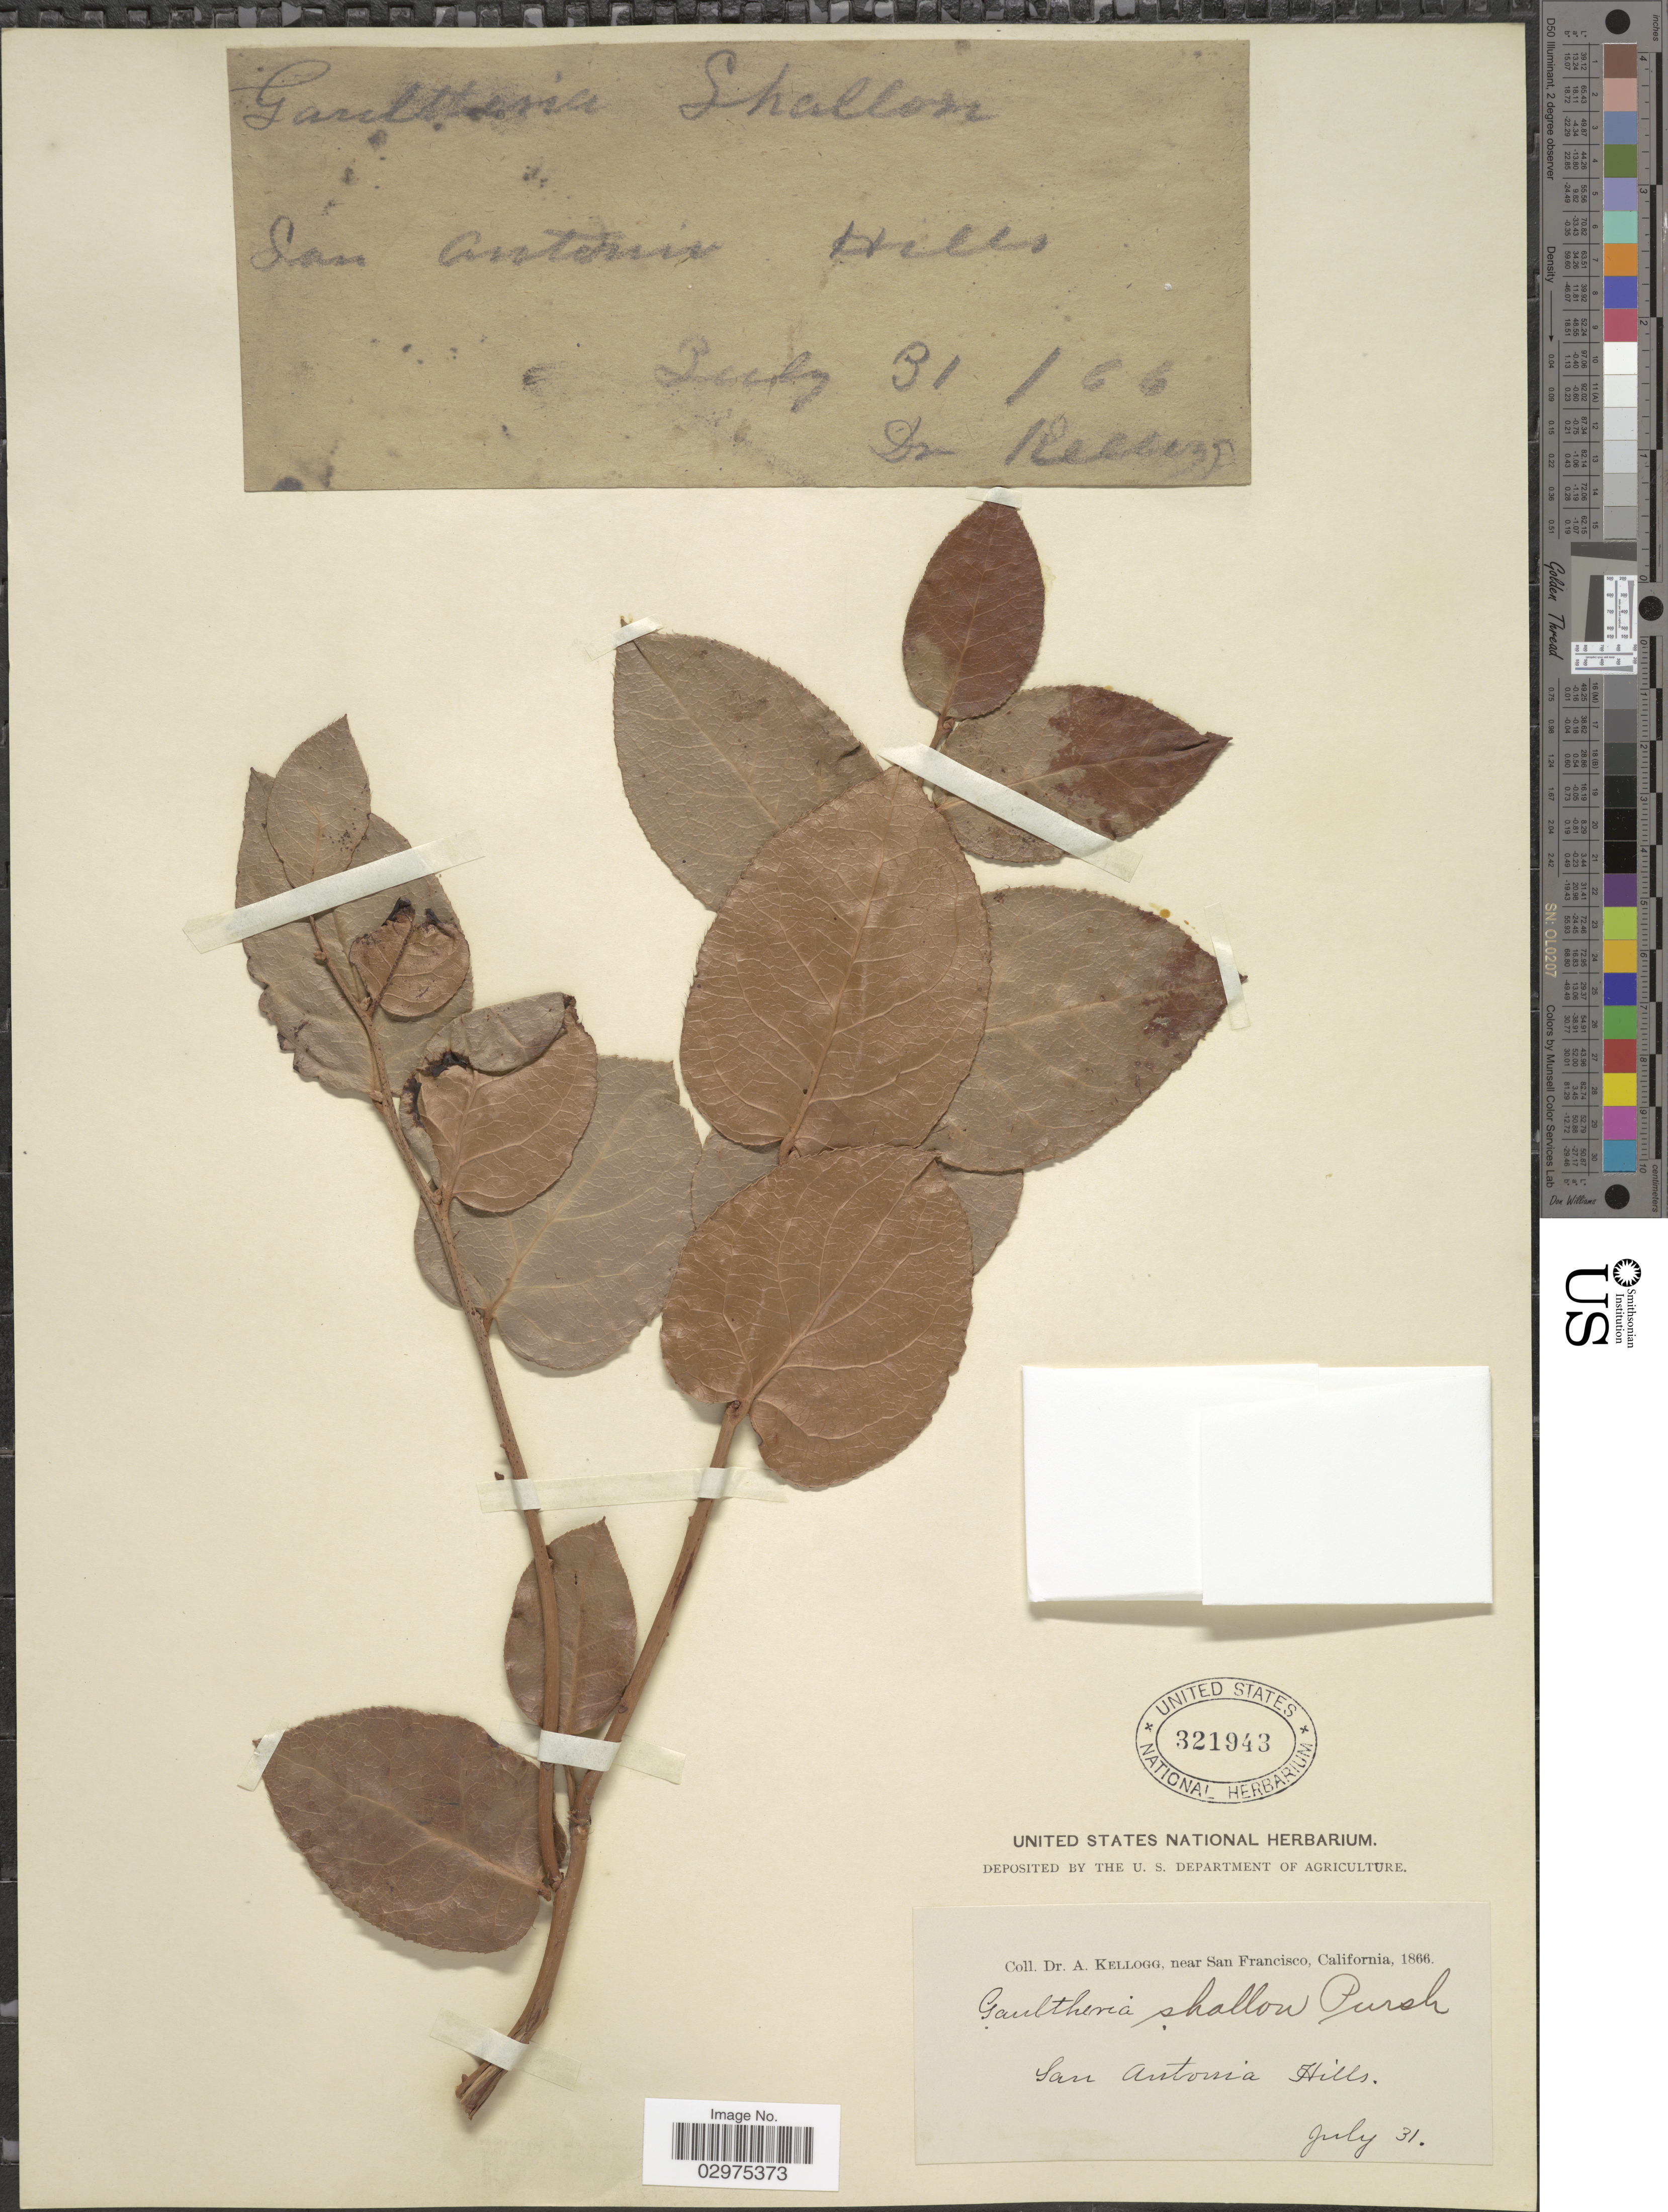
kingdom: Plantae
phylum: Tracheophyta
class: Magnoliopsida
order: Ericales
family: Ericaceae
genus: Gaultheria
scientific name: Gaultheria shallon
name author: Pursh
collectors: A. Kellogg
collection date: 1866-07-31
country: United States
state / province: California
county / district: San Francisco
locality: Near San Francisco, San Antonio Hills.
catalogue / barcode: US 321943